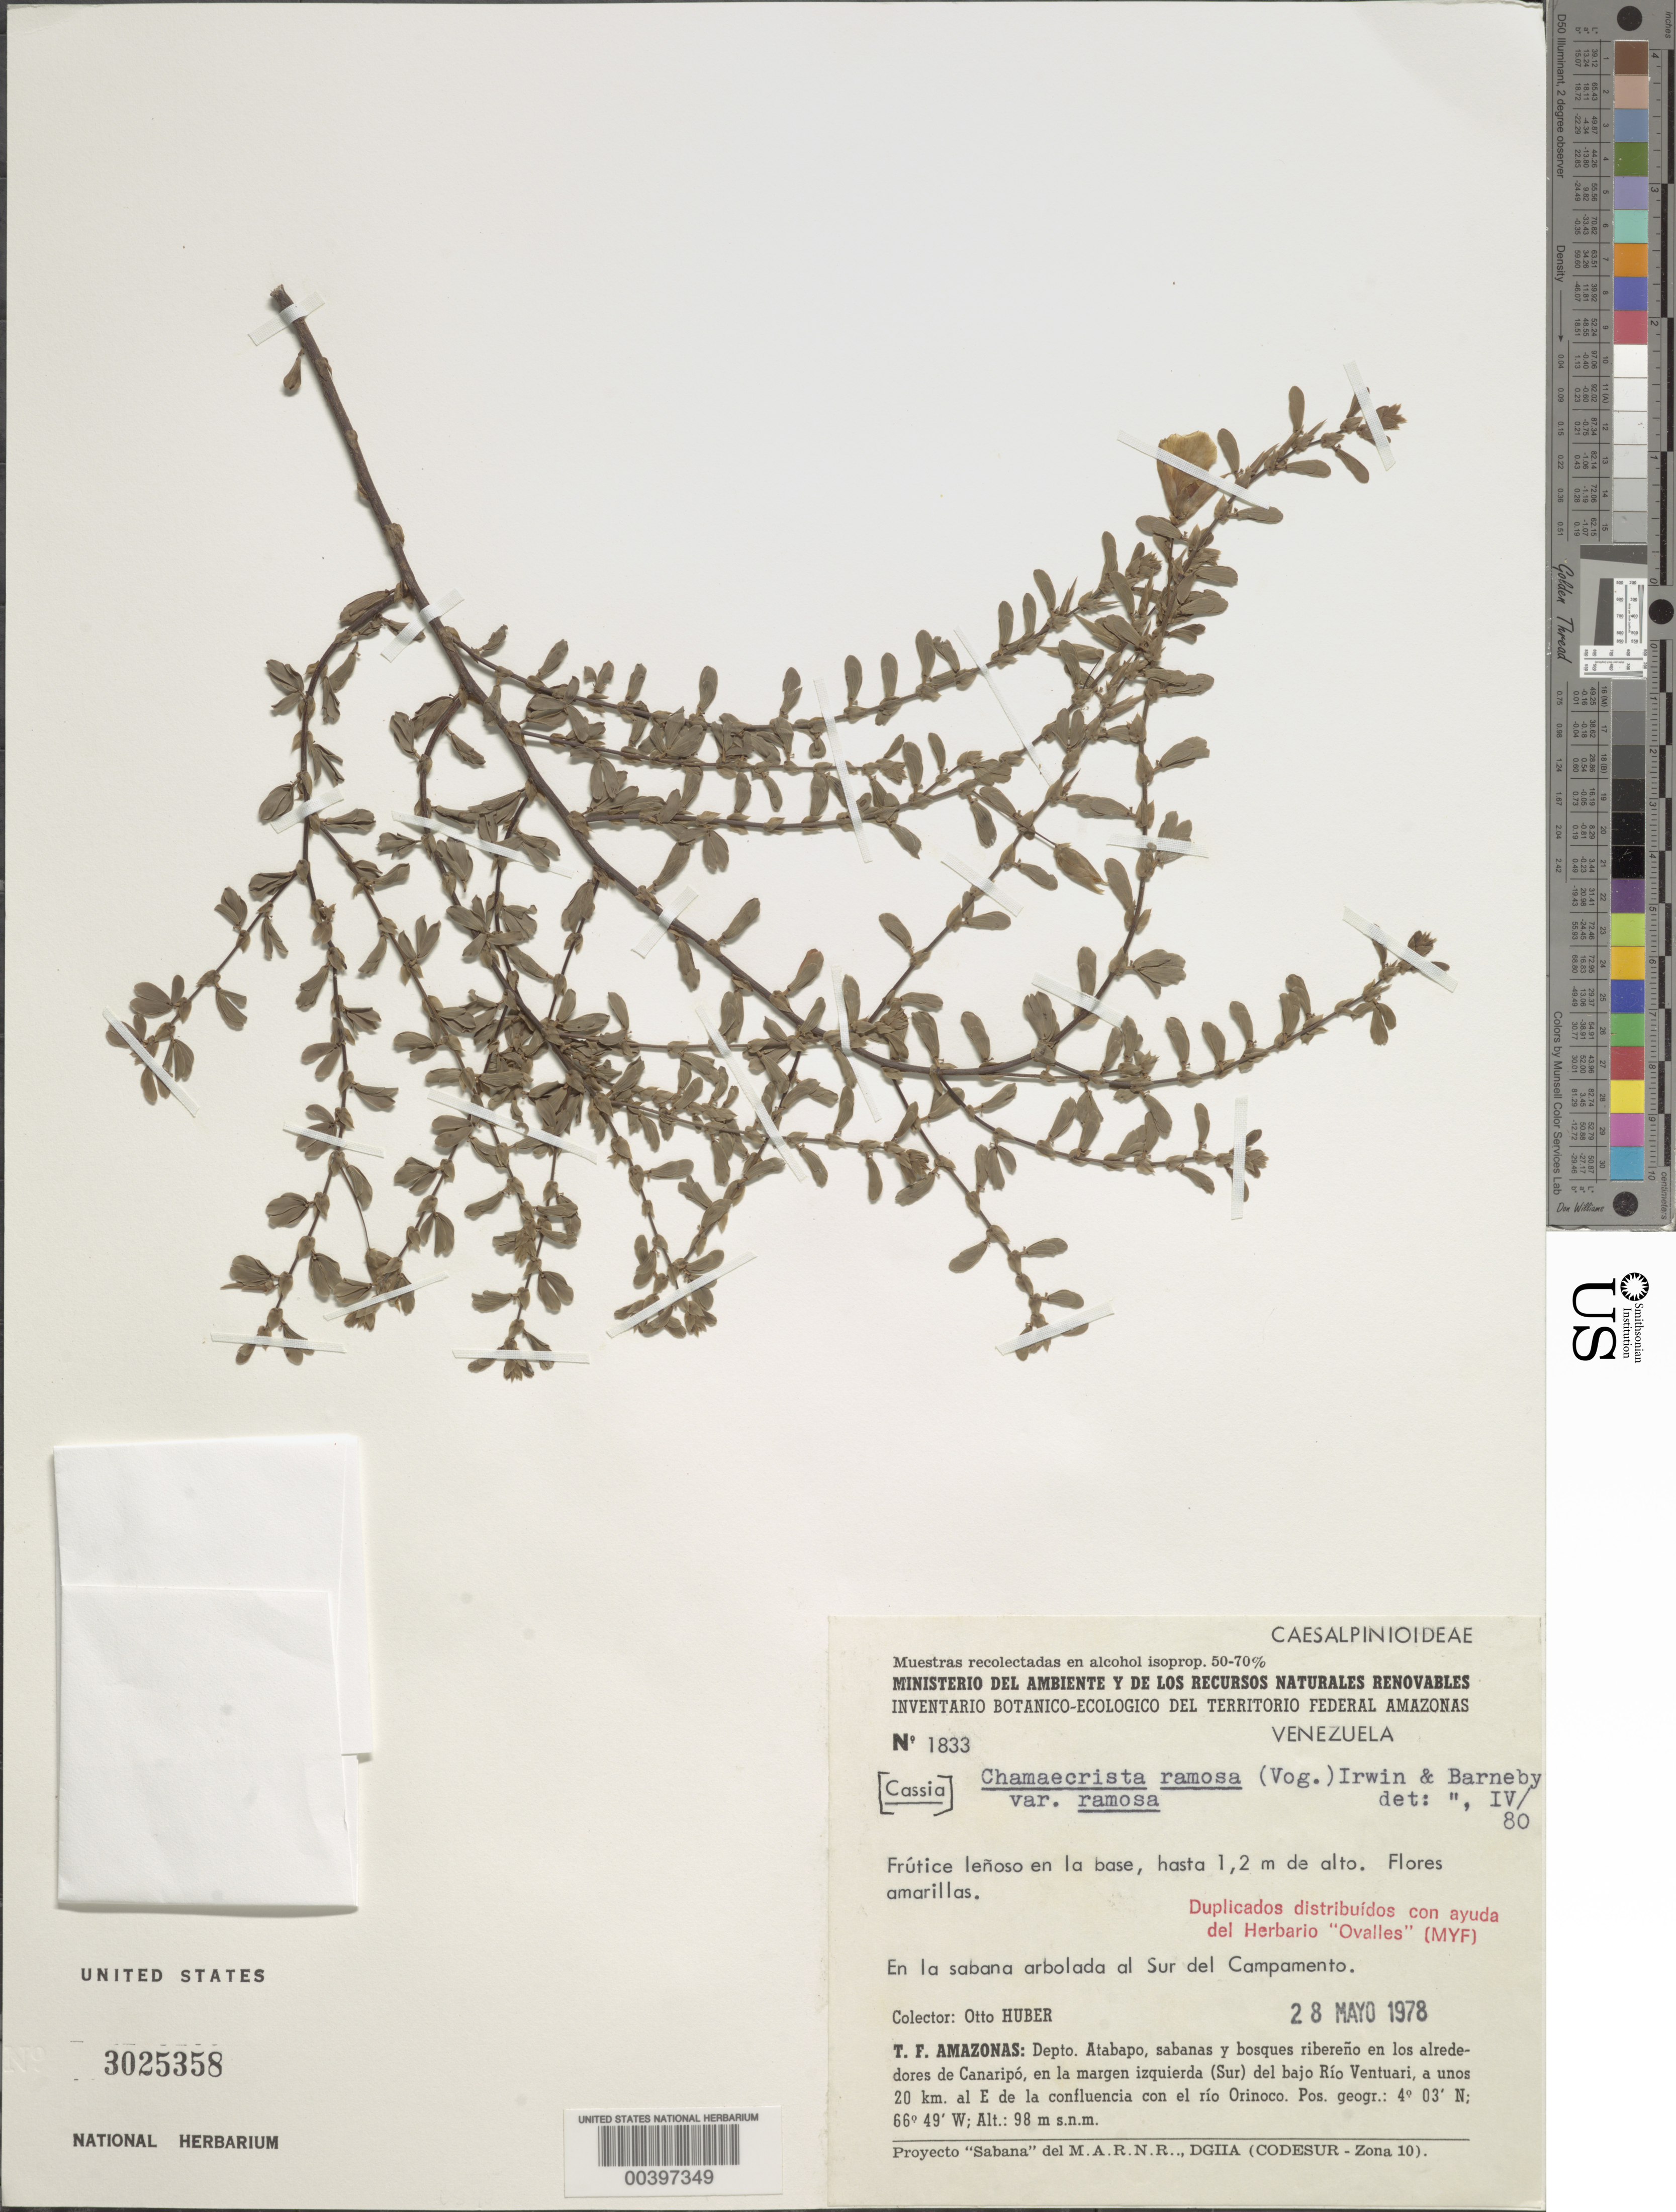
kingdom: Plantae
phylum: Tracheophyta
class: Magnoliopsida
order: Fabales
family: Fabaceae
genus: Chamaecrista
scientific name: Chamaecrista ramosa var. ramosa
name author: (Vogel) H.S. Irwin & Barneby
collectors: O. Huber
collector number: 1833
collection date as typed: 28 May 1978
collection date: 1978-05-28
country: Venezuela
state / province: Amazonas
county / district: Atabapo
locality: Alrededores de canaripo, en la margen izquierda (sur) del bajo rio ventuari, a unos 20 km al e de conf. con el rio orinoco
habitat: En la sabana arbolada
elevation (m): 98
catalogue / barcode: US 3025358